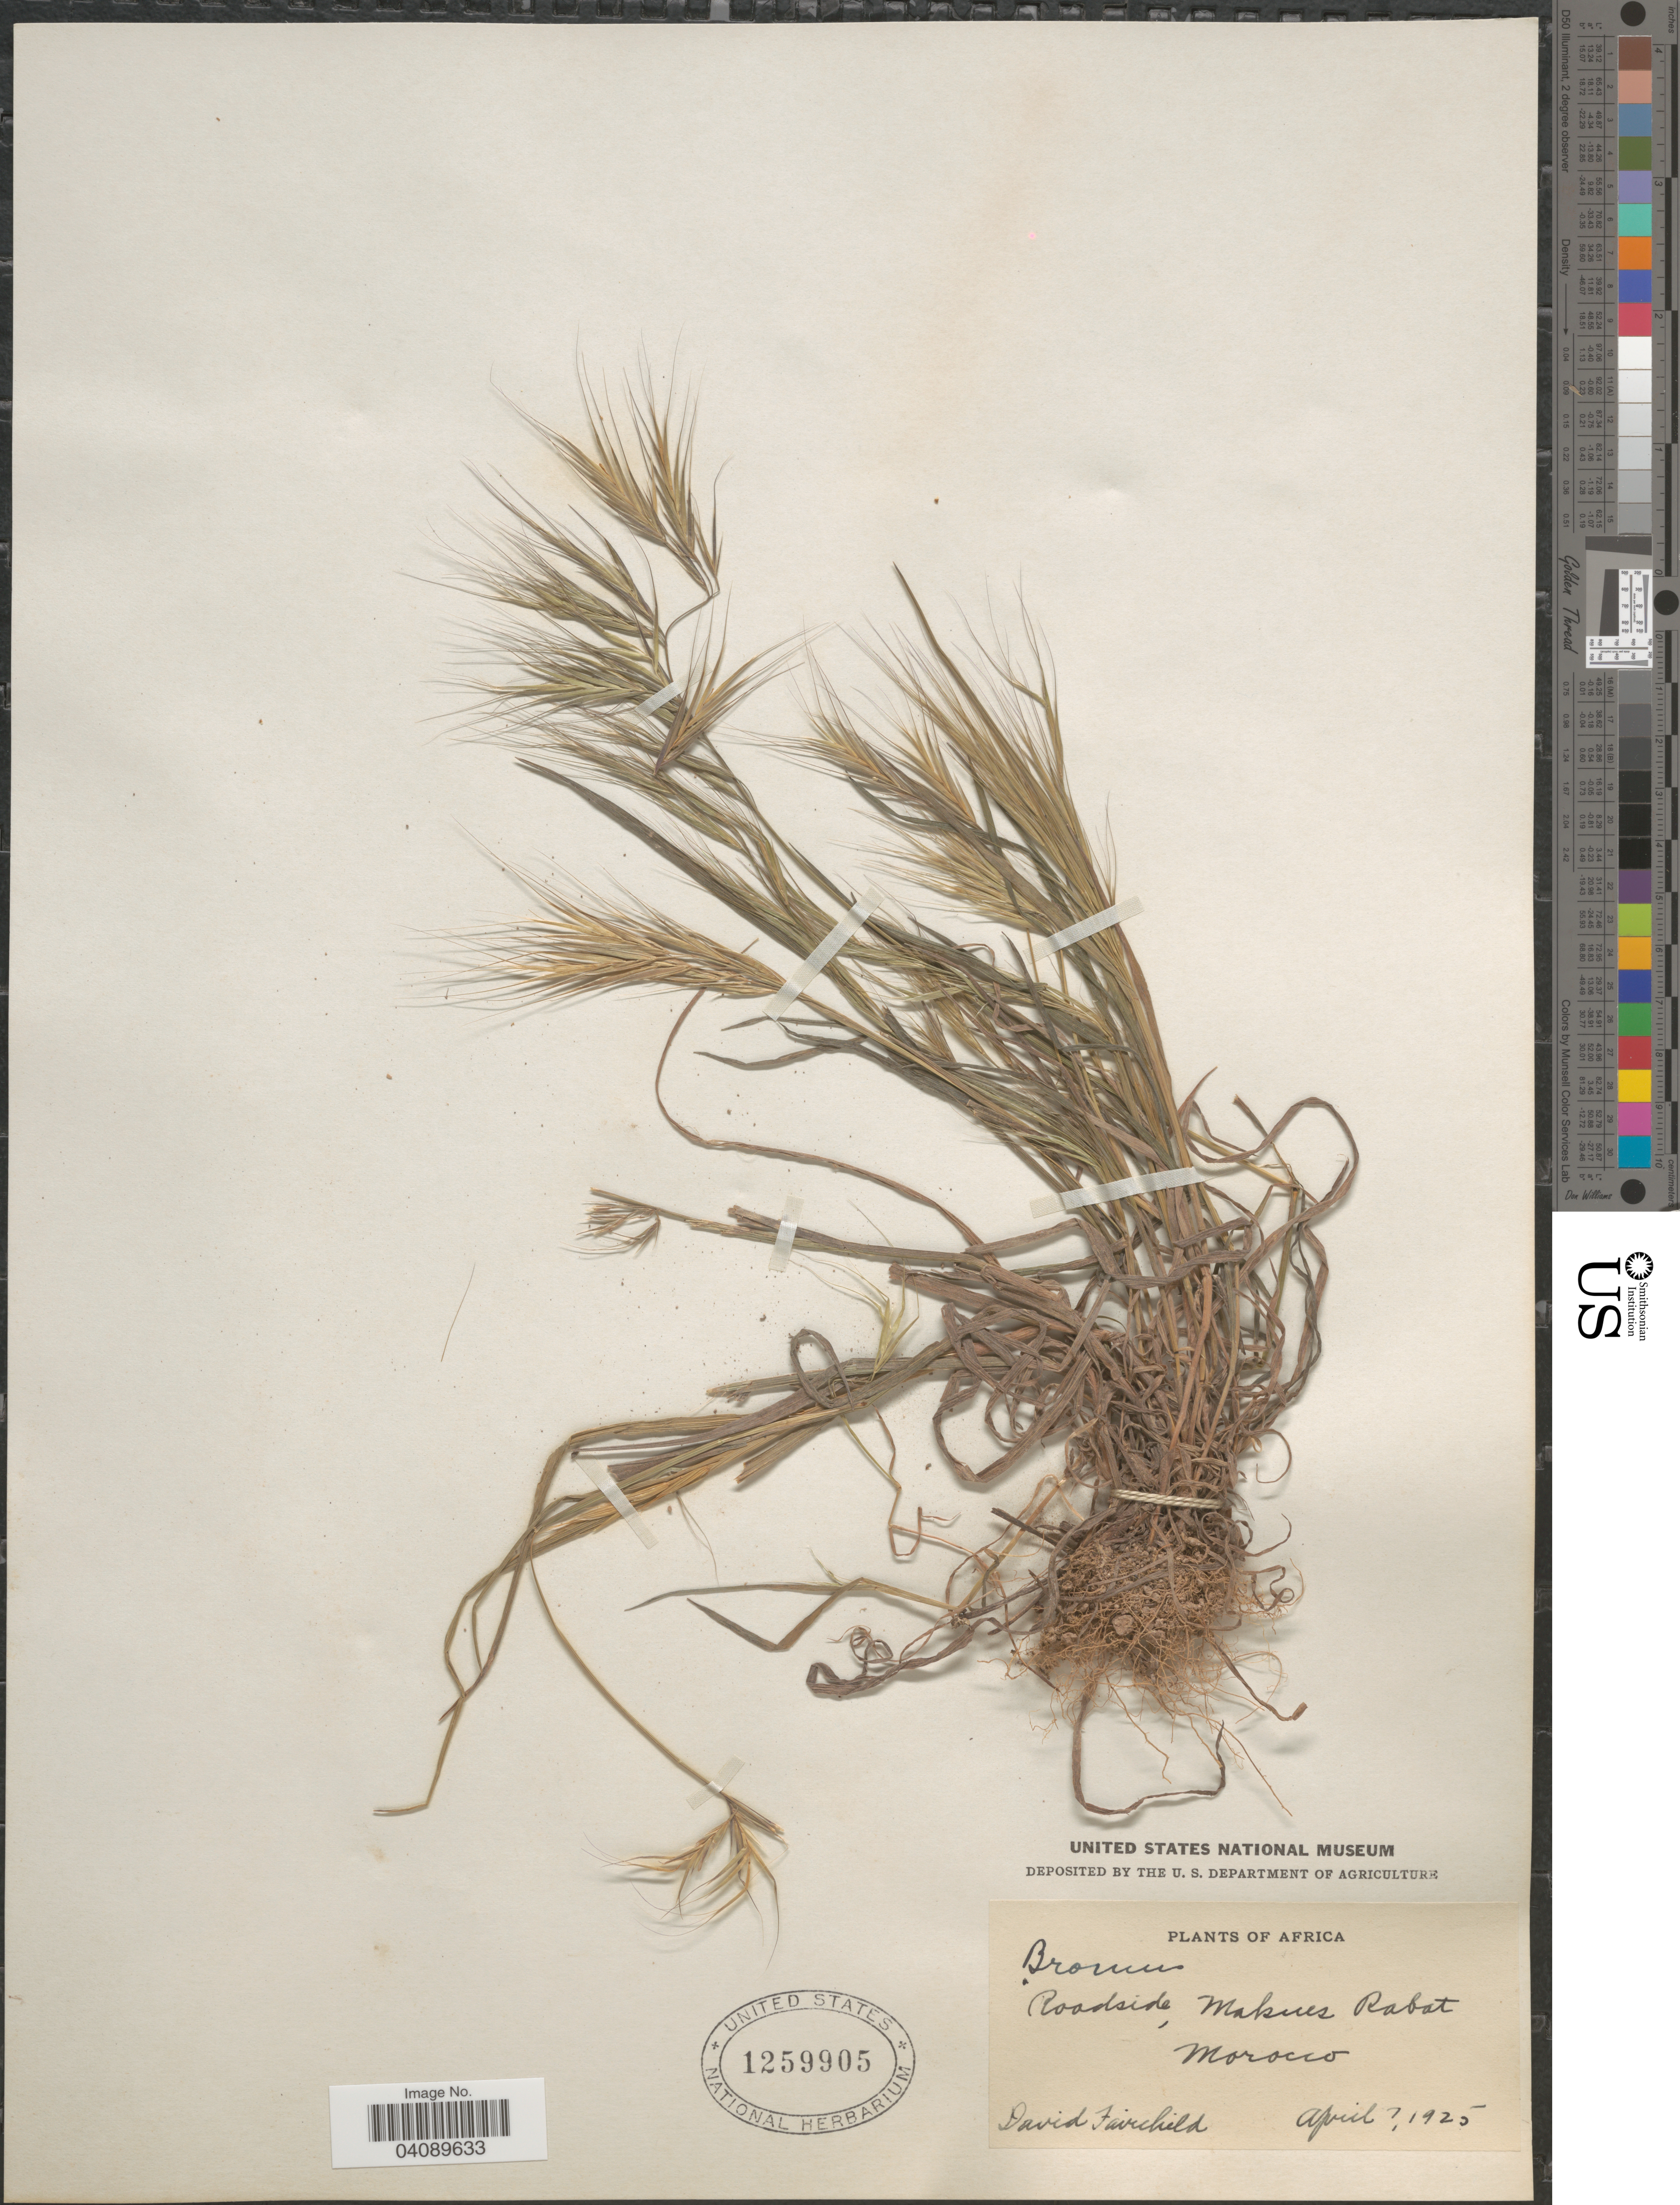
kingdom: Plantae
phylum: Tracheophyta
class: Liliopsida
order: Poales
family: Poaceae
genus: Bromus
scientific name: Bromus sterilis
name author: L.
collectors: D. Fairchild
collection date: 1925-04-07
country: Morocco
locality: Roadside, Maknes Rabat.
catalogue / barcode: US 1259905